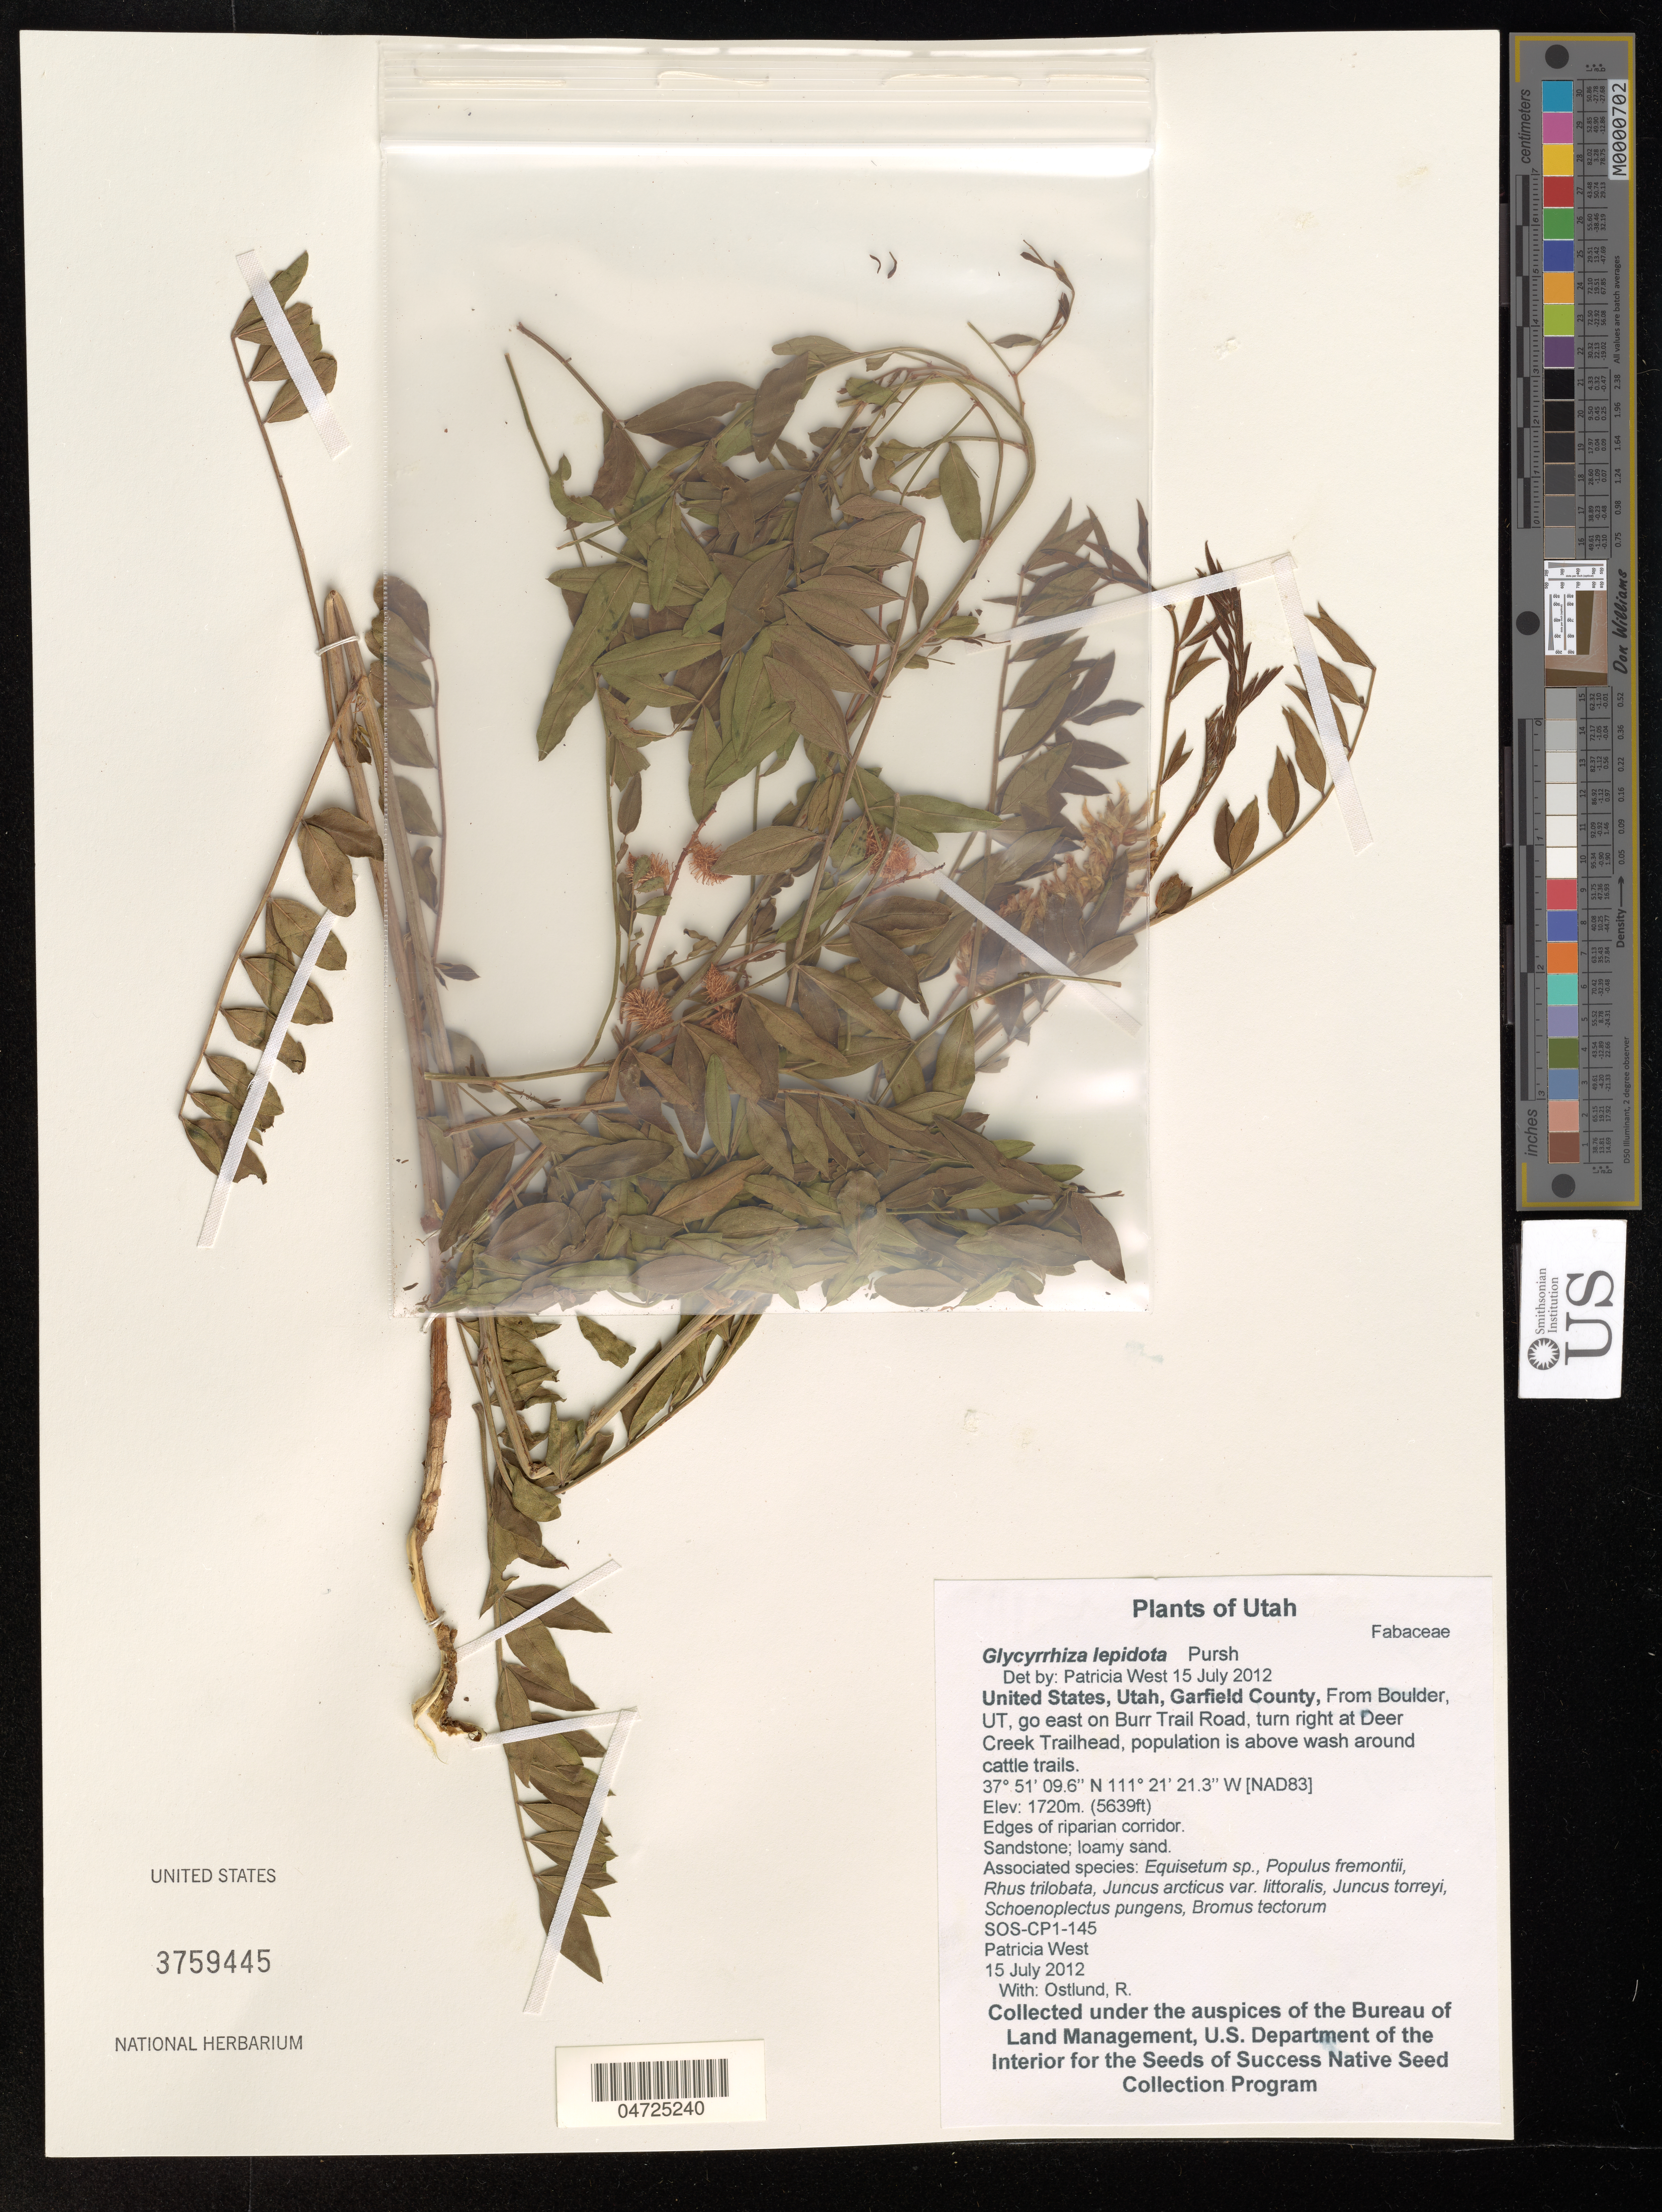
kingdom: Plantae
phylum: Tracheophyta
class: Magnoliopsida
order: Fabales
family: Fabaceae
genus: Glycyrrhiza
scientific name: Glycyrrhiza lepidota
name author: Pursh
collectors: P. West & R. Ostlund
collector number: SOS-CP1-145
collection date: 2012-07-15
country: United States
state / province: Utah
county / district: Garfield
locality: Garfield County, From Boulder, UT, go east on Burr Trail Road, turn right at Deer Creek Trailhead, population is above wash around cattle trails. [NAD83].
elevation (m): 1720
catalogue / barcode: US 3759445